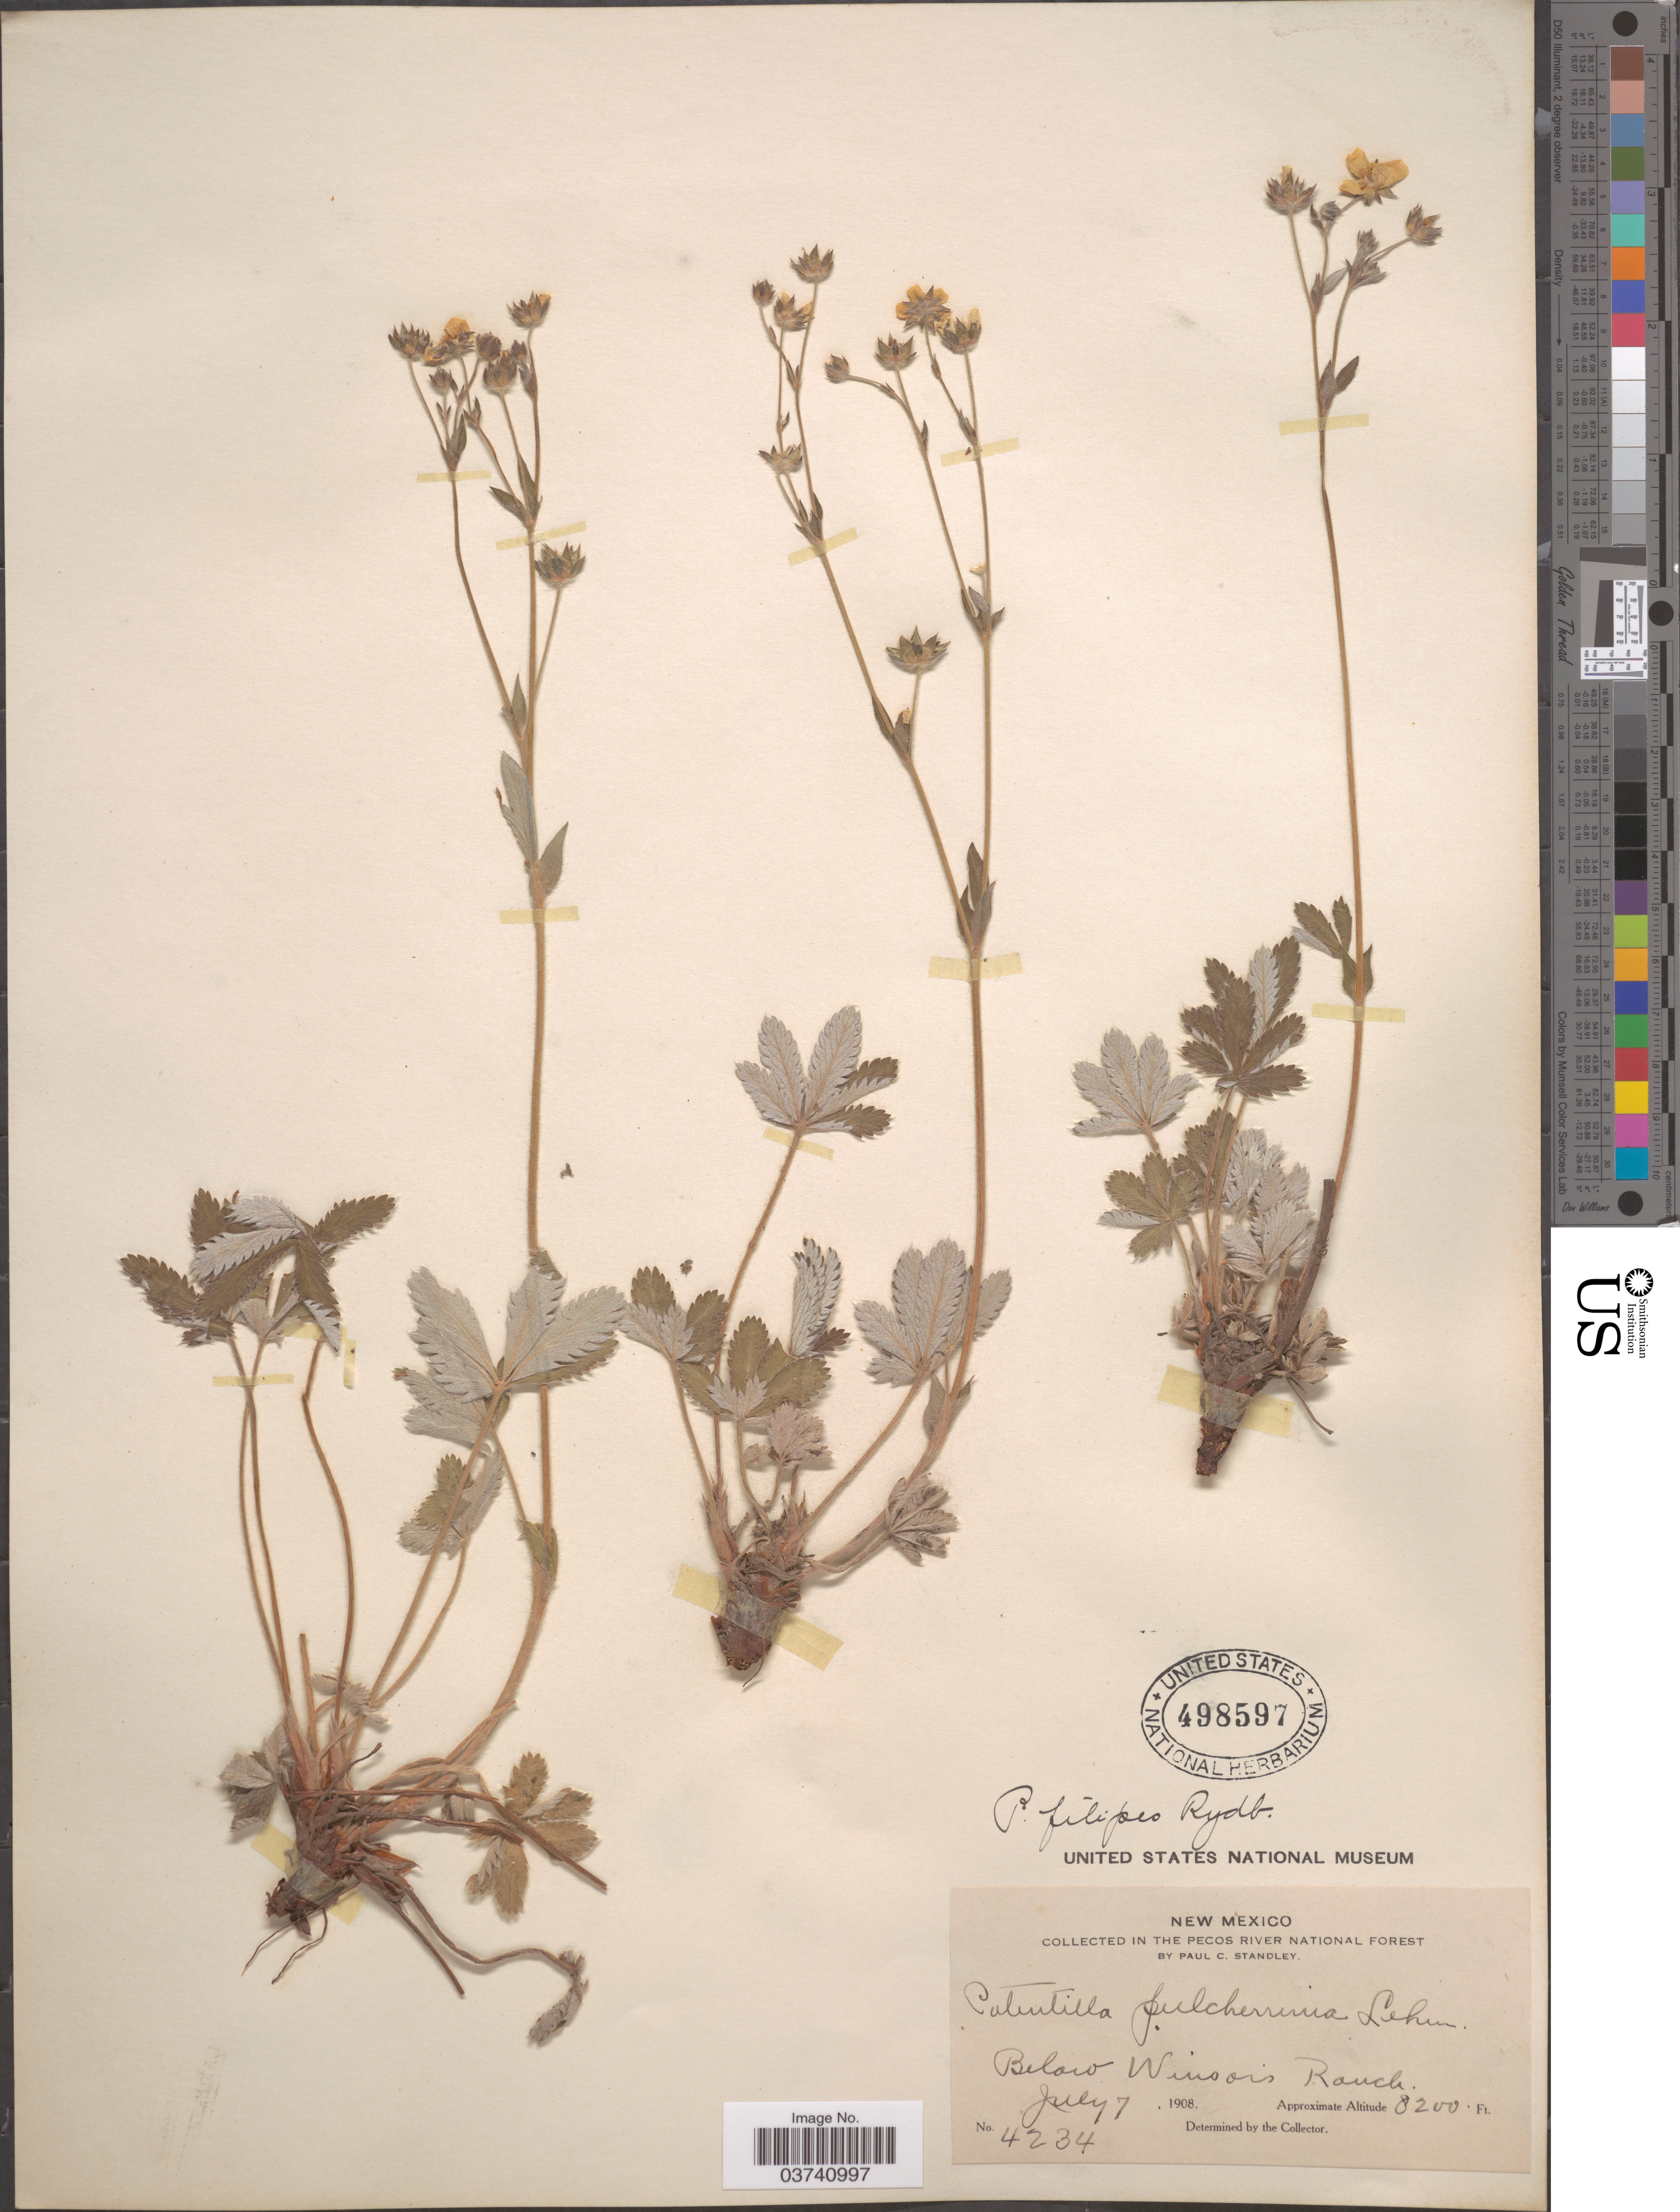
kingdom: Plantae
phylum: Tracheophyta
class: Magnoliopsida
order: Rosales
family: Rosaceae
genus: Potentilla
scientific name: Potentilla pulcherrima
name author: Lehm.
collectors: P. C. Standley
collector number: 4234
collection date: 1908-07-07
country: United States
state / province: New Mexico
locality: In the Pecos River National Forest. Below Winsors Ranch.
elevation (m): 2499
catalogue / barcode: US 498597